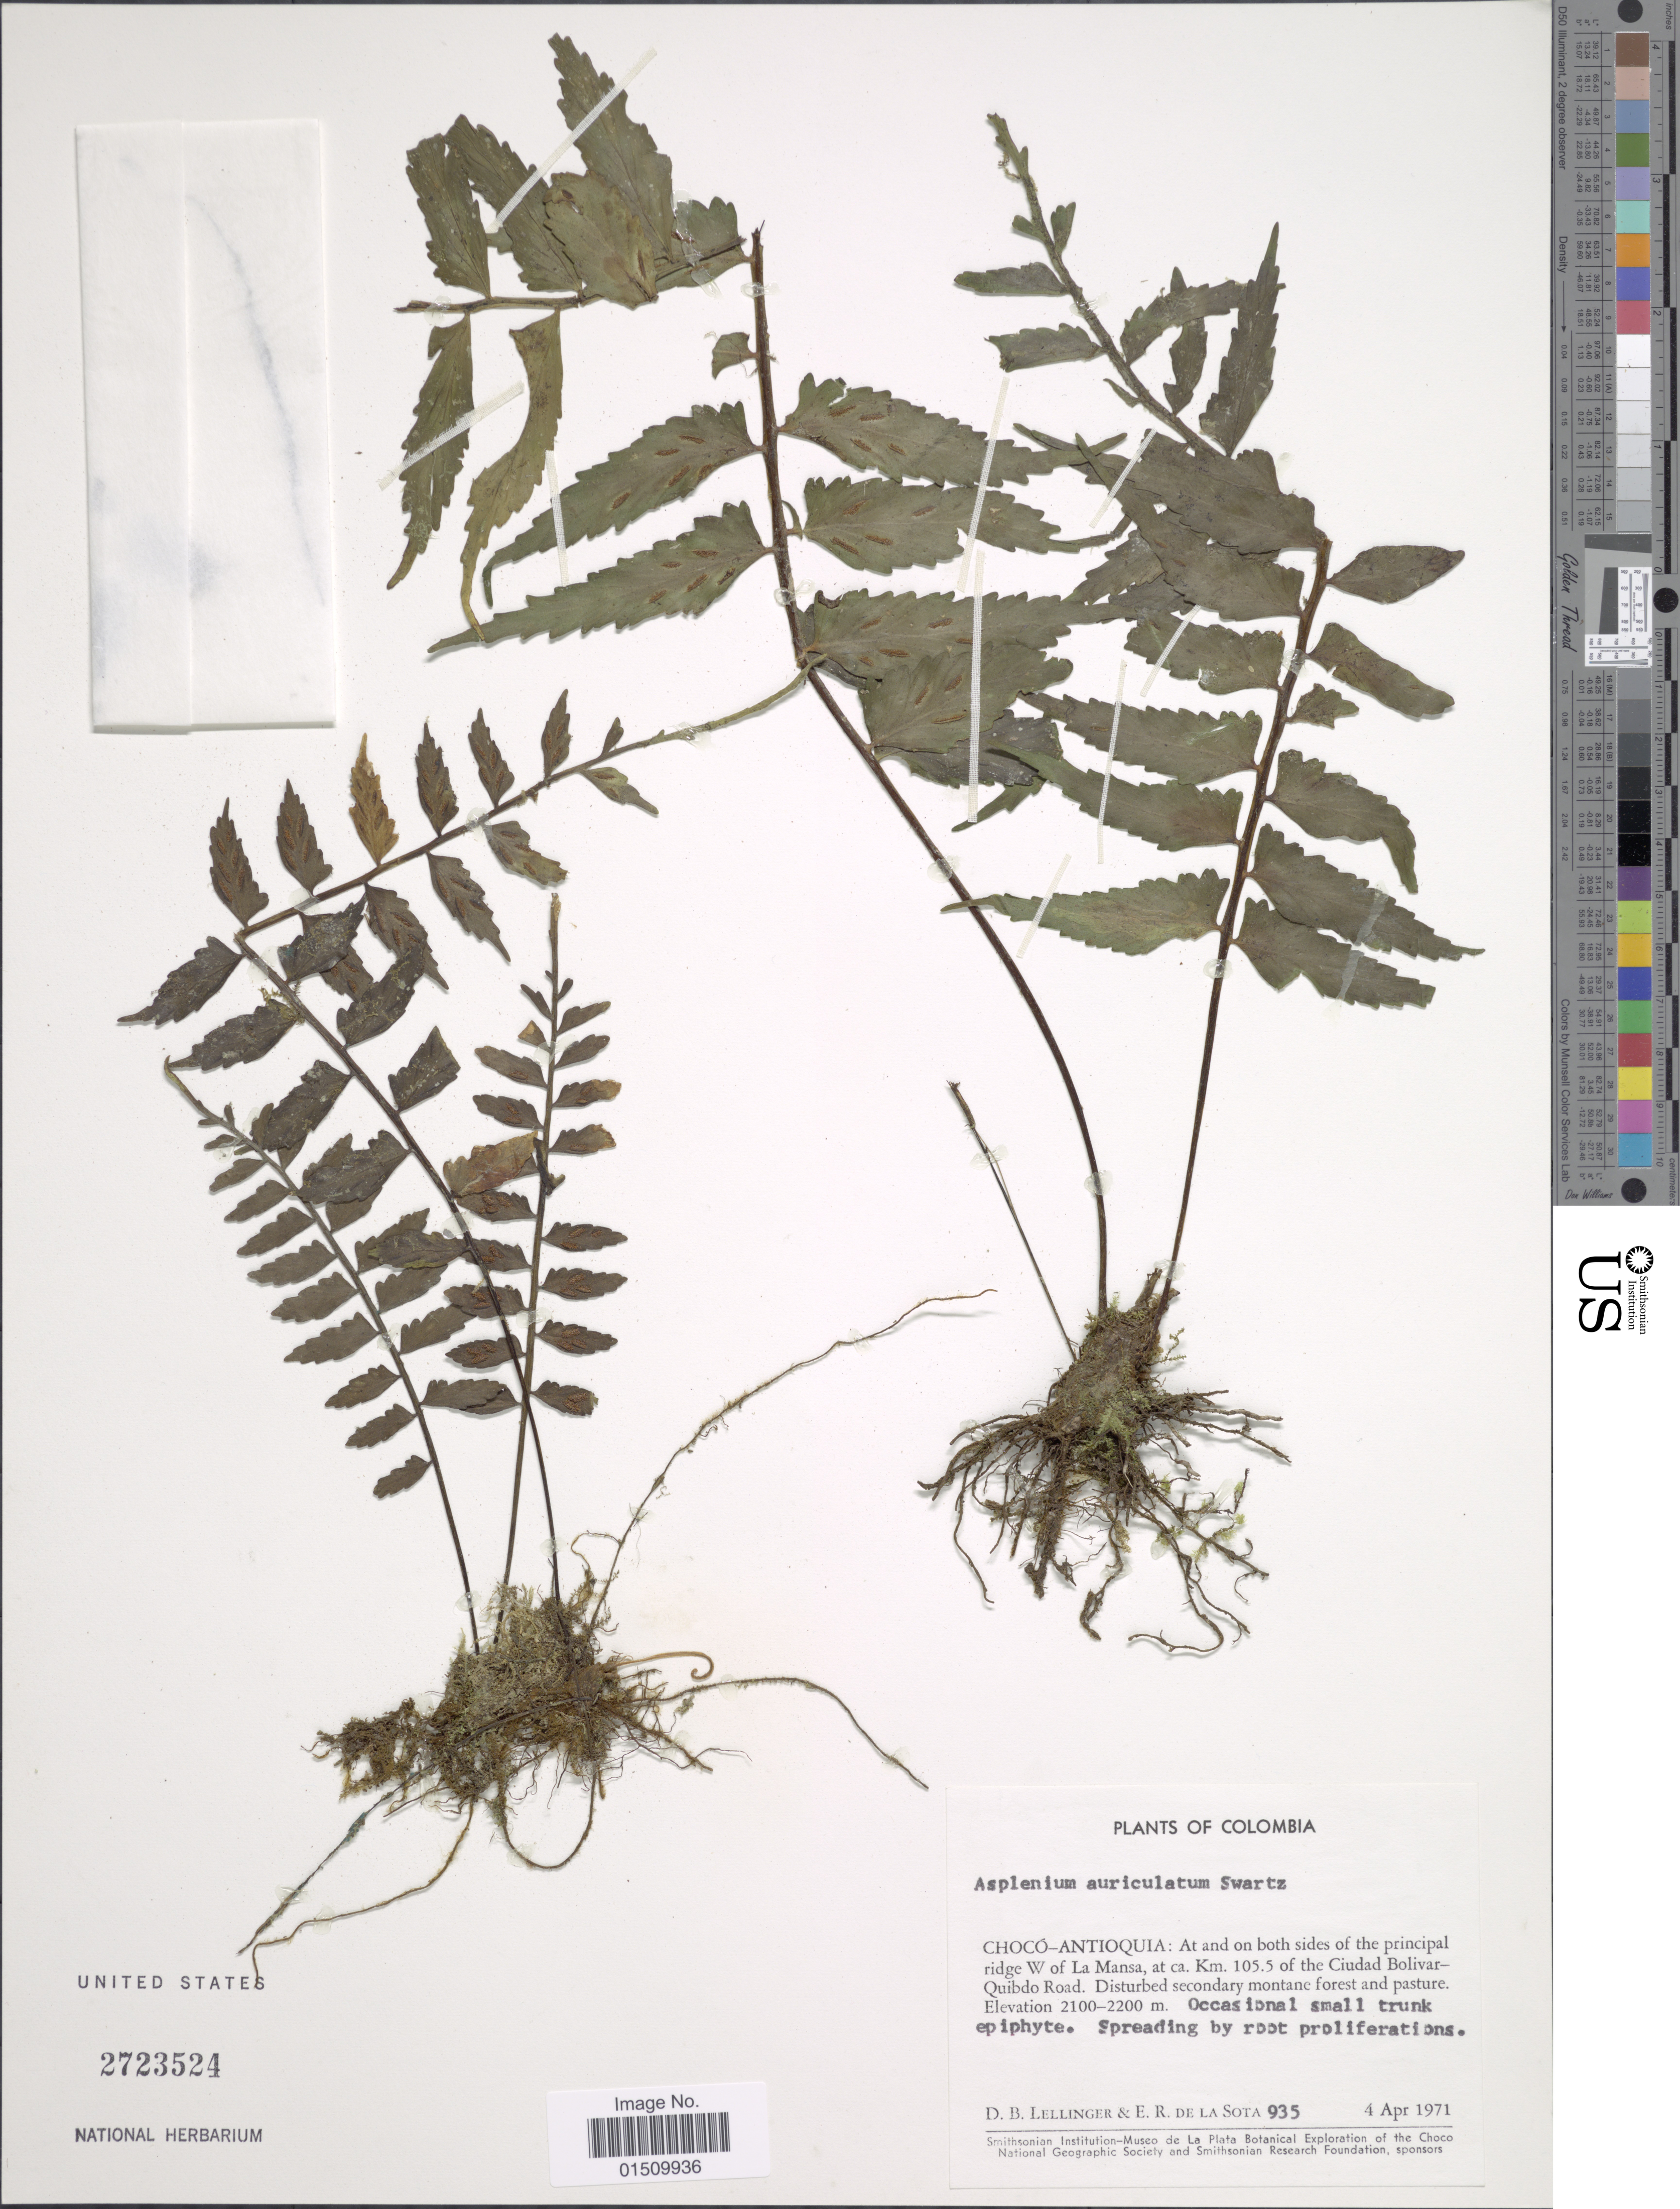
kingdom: Plantae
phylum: Tracheophyta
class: Polypodiopsida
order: Polypodiales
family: Aspleniaceae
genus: Asplenium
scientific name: Asplenium auriculatum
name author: Sw.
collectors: D. B. Lellinger & E. R. de la Sota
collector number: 935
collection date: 1971-04-04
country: Colombia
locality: Colombia, Choco-Antioquia: At and on both sides of the principal ridge W of La Mansa, at ca. Km. 105.5 of the Ciudad Bolivar-Quibdo Road.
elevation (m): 2100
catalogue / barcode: US 2723524